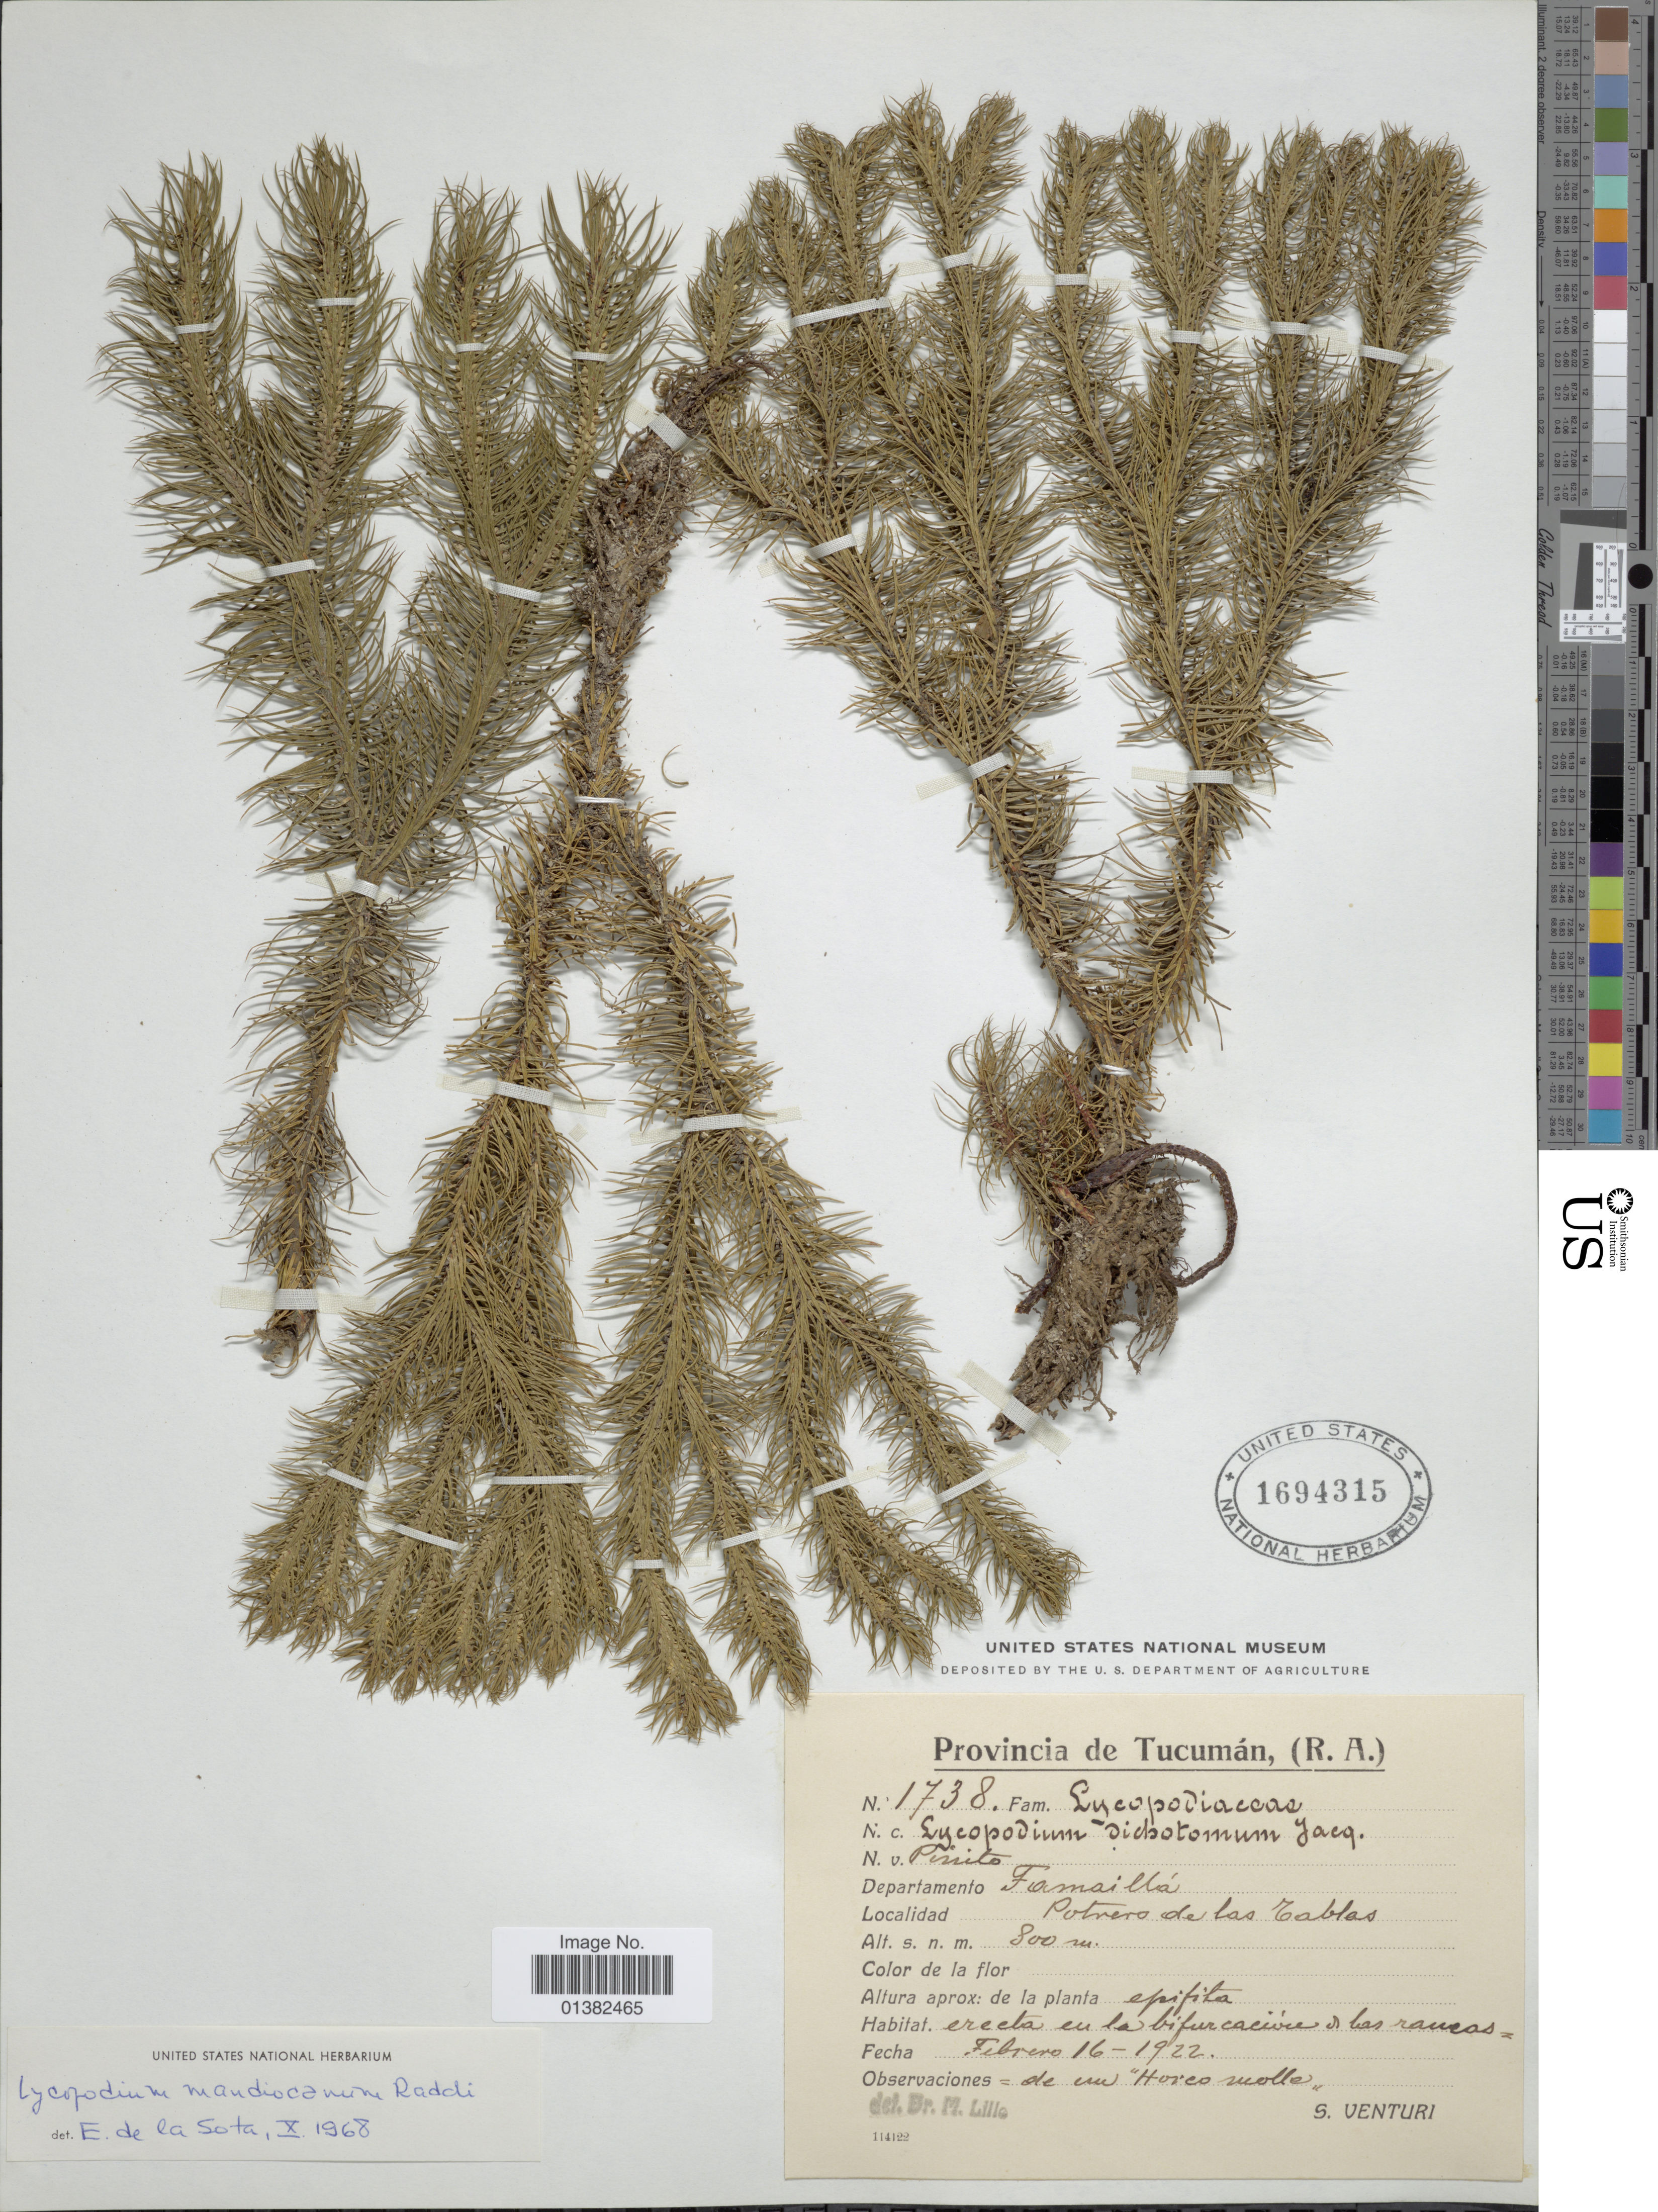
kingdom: Plantae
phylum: Tracheophyta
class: Lycopodiopsida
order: Lycopodiales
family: Lycopodiaceae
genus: Phlegmariurus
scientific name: Phlegmariurus mandiocanus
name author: (Raddi) B. Øllg.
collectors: S. Venturi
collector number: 1738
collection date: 1922-02-16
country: Argentina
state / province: Tucuman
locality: Departamento Famaillá, Potrero de las Tablas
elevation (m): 800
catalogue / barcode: US 1694315